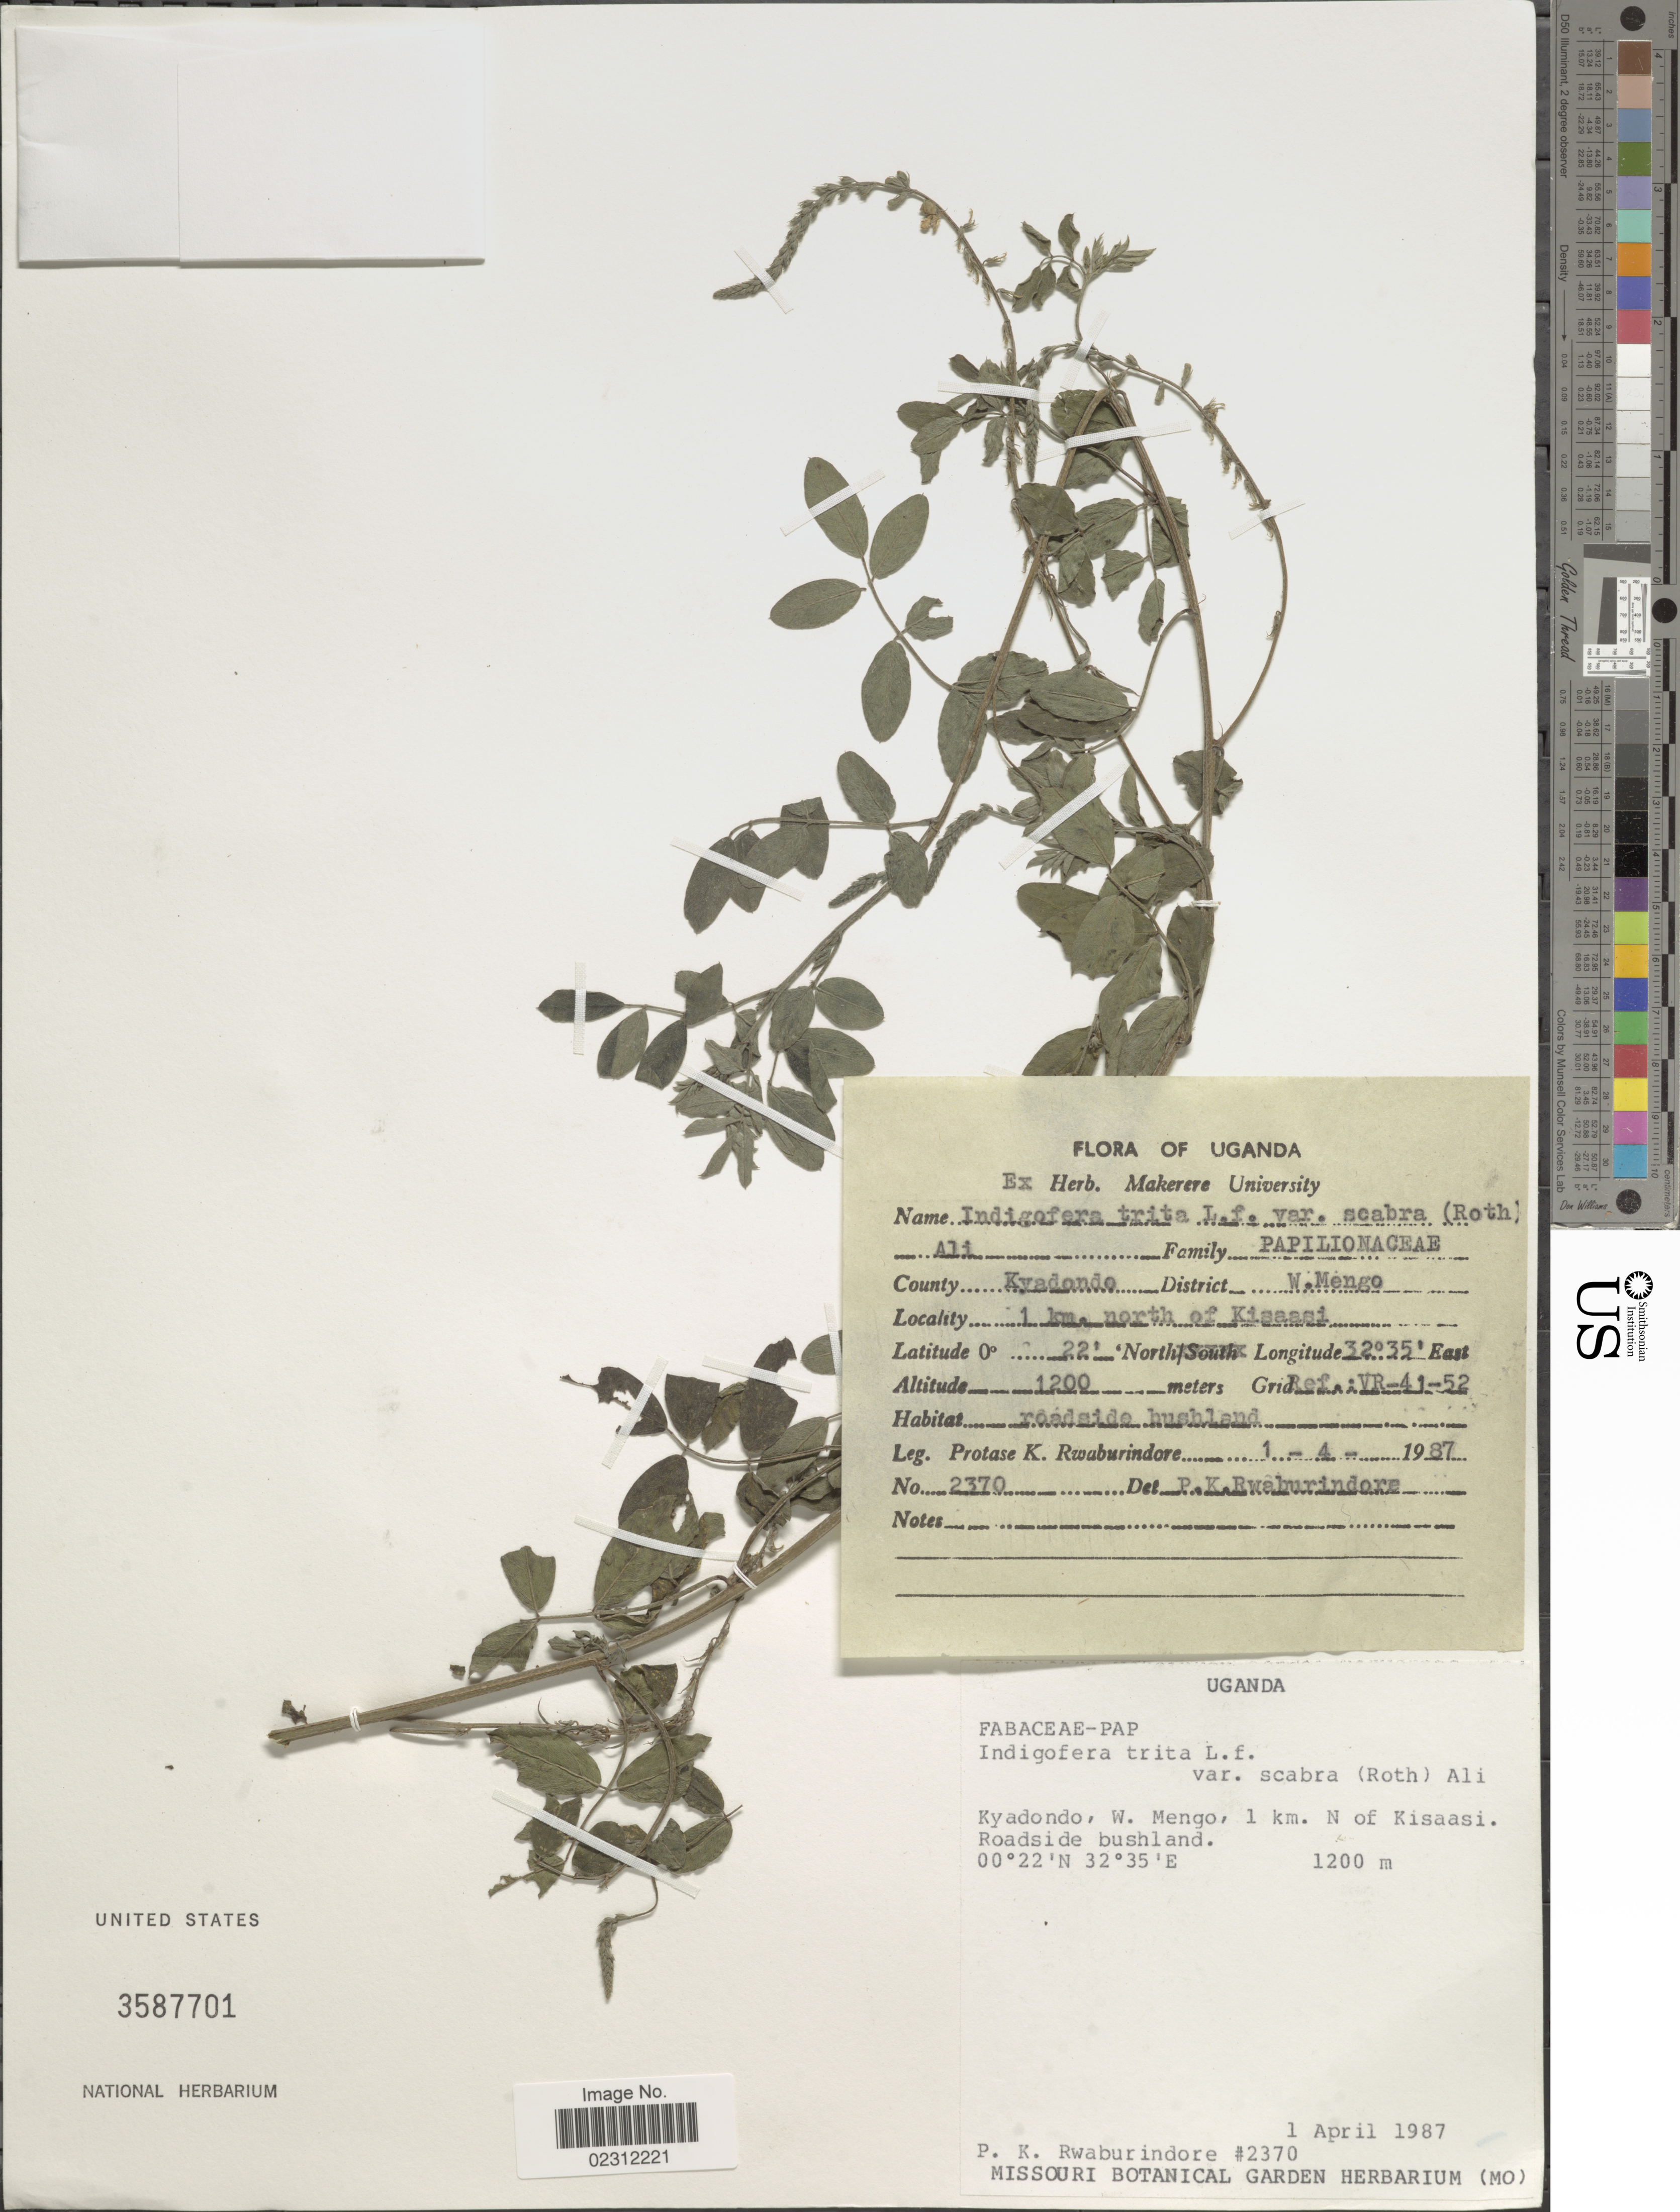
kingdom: Plantae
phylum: Tracheophyta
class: Magnoliopsida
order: Fabales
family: Fabaceae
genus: Indigofera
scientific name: Indigofera trita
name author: L. f.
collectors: P. Rwaburindore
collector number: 2370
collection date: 1987-04-01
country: Uganda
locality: Kyadondo, W. Mengo, 1 km. N of Kisaasi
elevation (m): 1200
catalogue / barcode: US 3587701